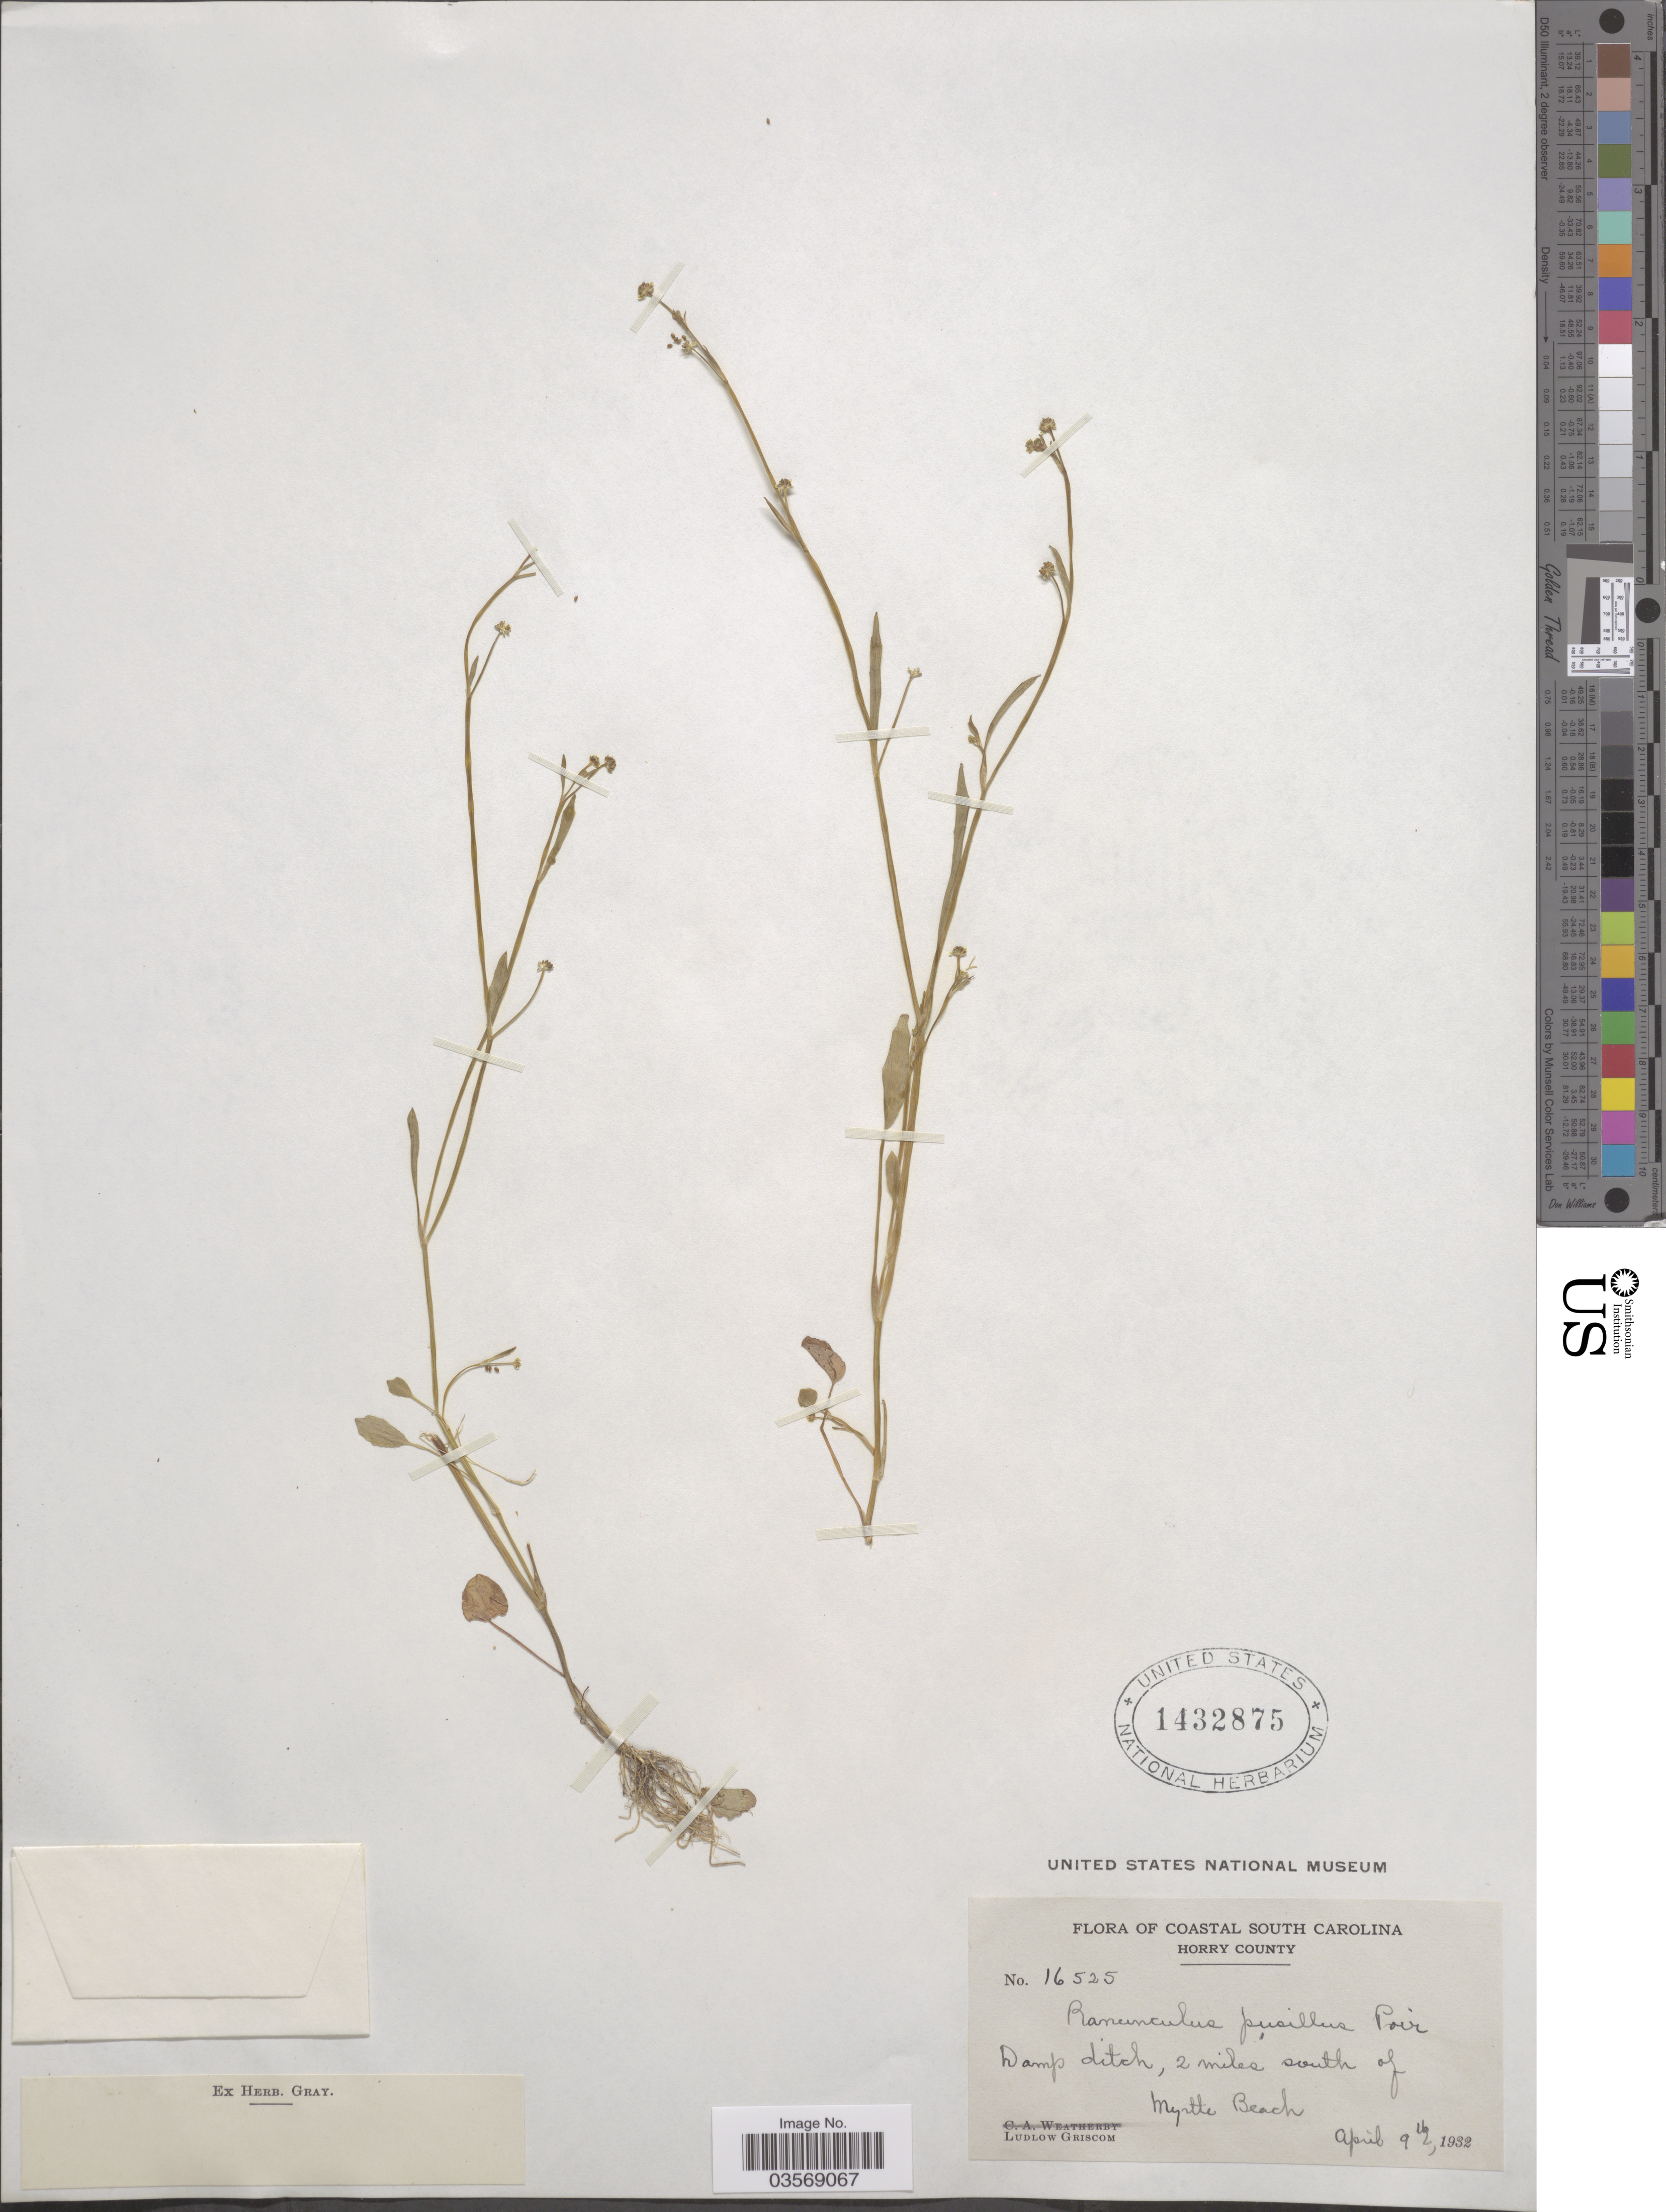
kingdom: Plantae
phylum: Tracheophyta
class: Magnoliopsida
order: Ranunculales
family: Ranunculaceae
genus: Ranunculus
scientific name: Ranunculus pusillus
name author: Poir.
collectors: L. Griscom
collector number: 16525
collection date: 1932-04-09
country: United States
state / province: South Carolina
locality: Coastal South Carolina. Horry County. 2 miles south of Myrtle Beach.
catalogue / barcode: US 1432875